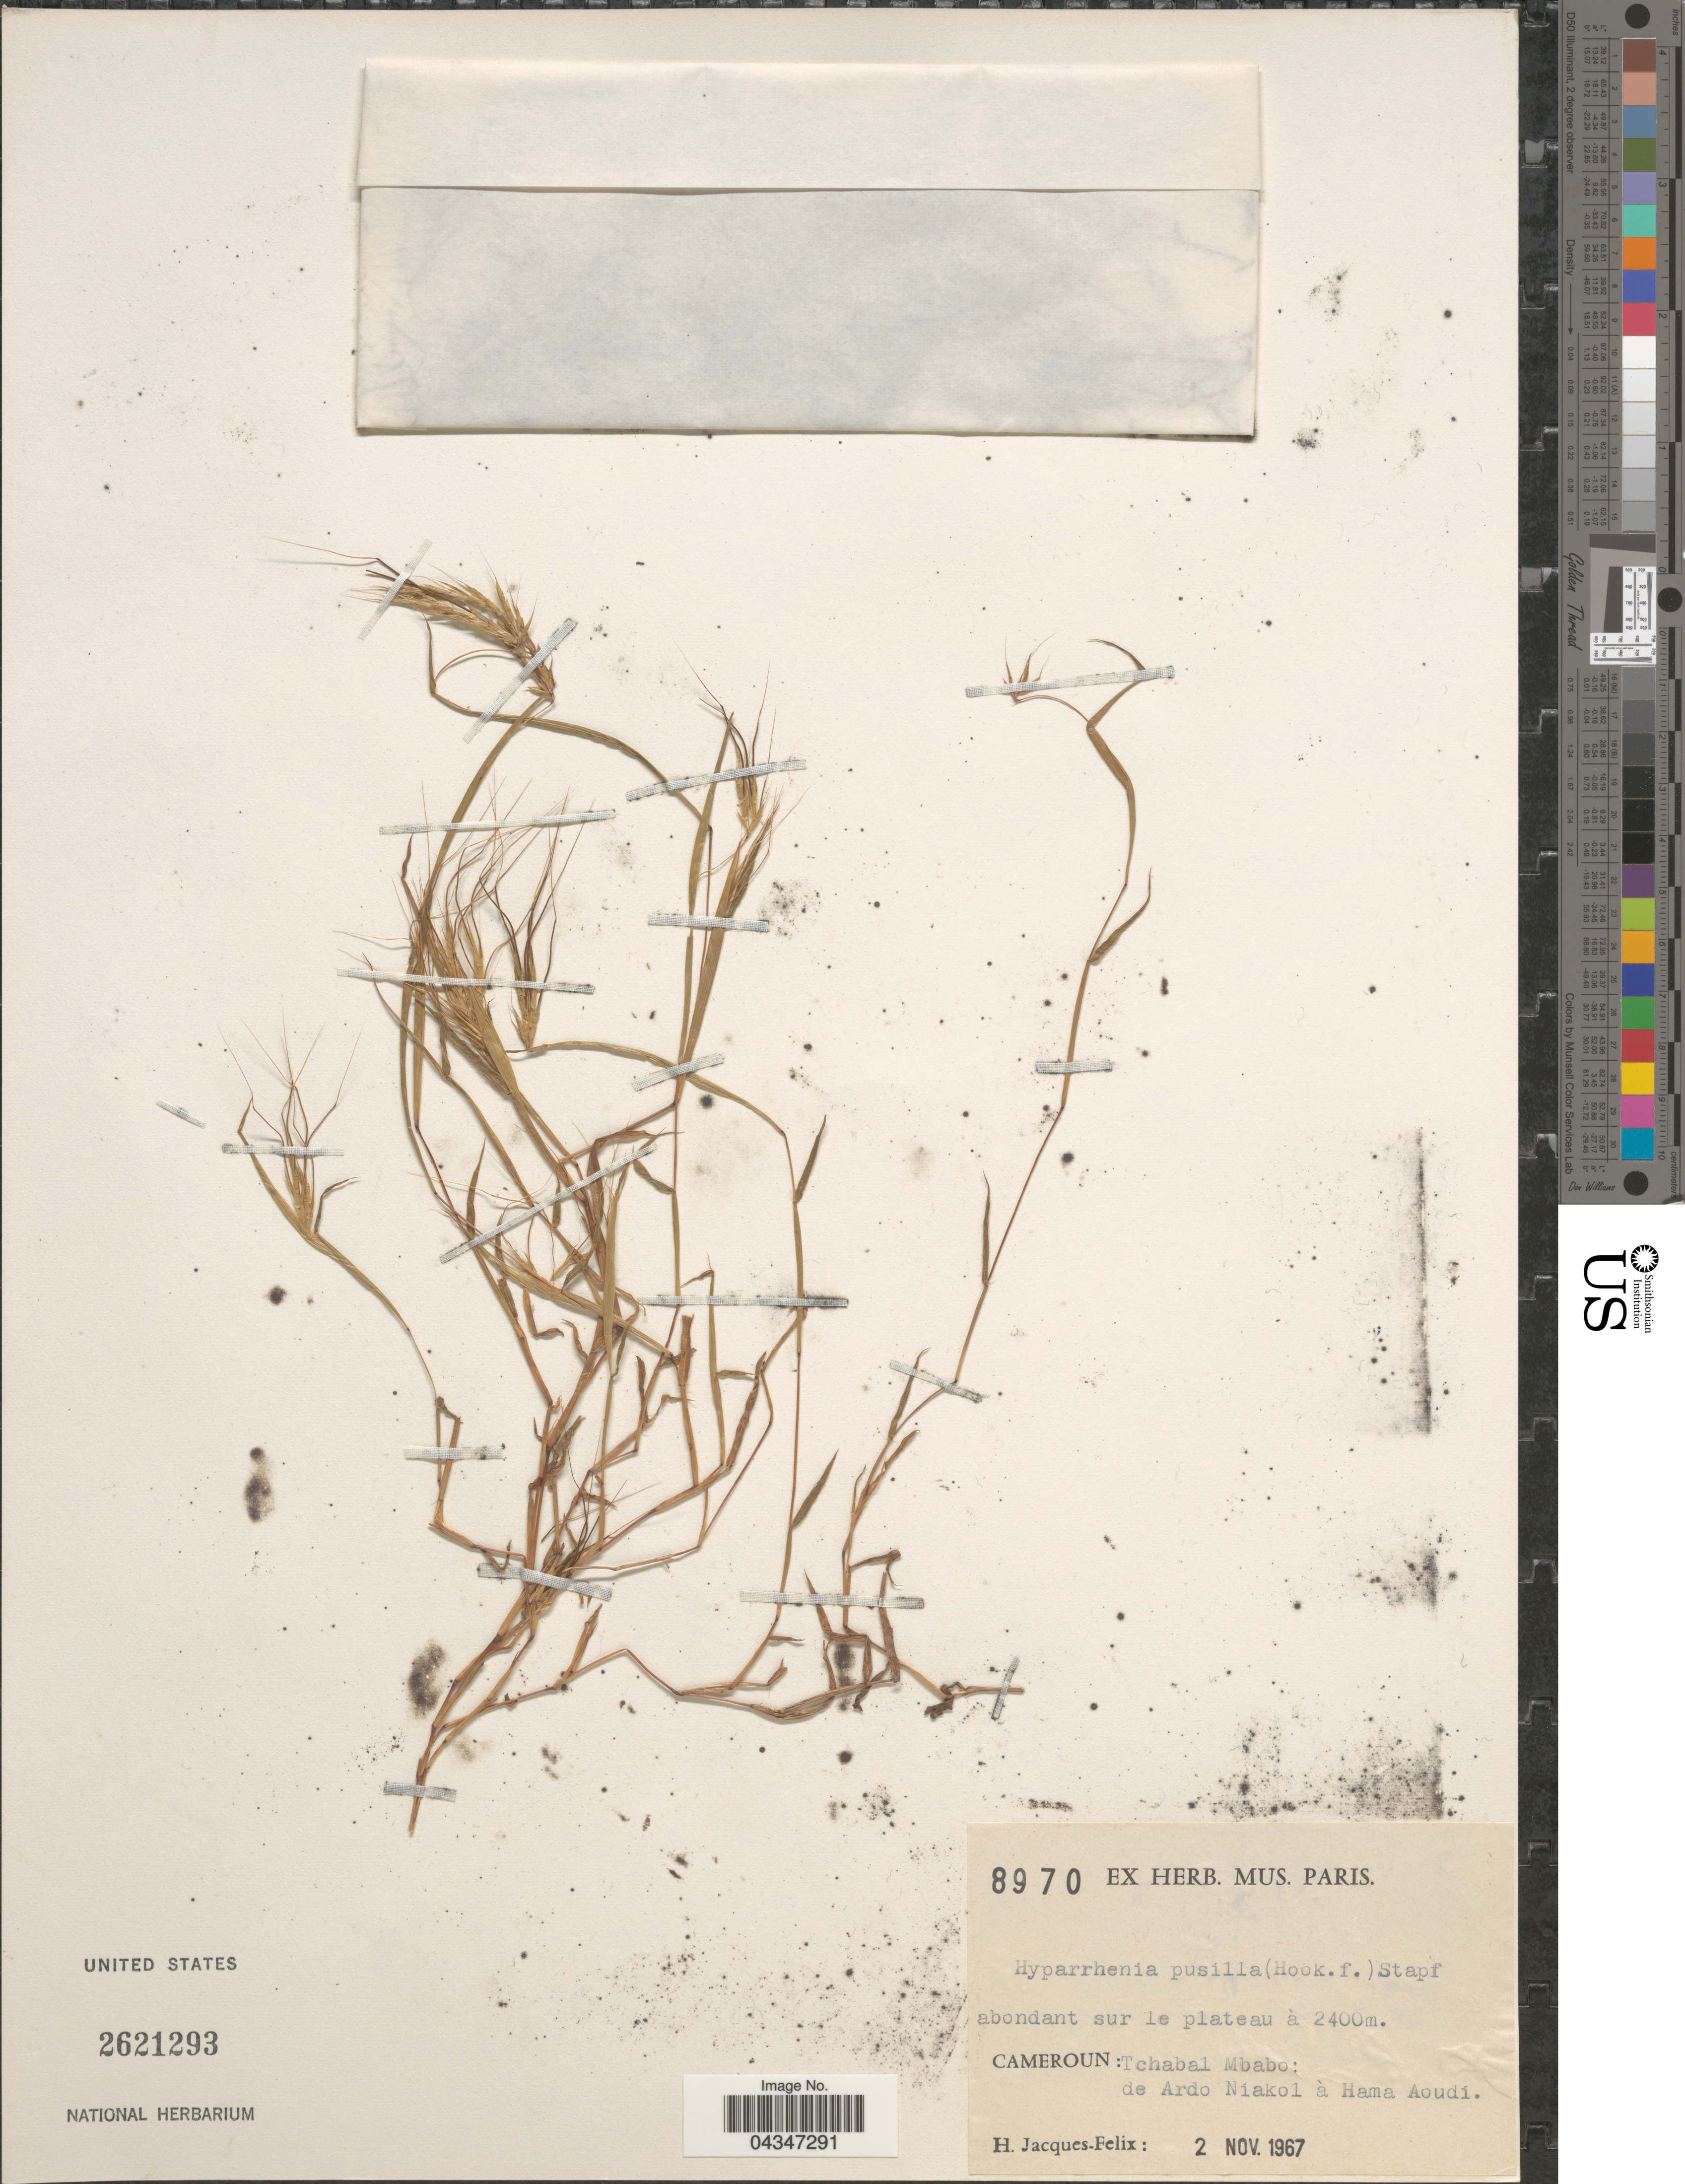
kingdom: Plantae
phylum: Tracheophyta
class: Liliopsida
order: Poales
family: Poaceae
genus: Andropogon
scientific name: Andropogon pusillus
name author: Hook. f.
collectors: H. Jacques-Félix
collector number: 8970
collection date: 1967-11-02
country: Cameroon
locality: Cameroun: Tchabal Mbabo: de Ardo Niakol à Hama Aoudi.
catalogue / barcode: US 2621293